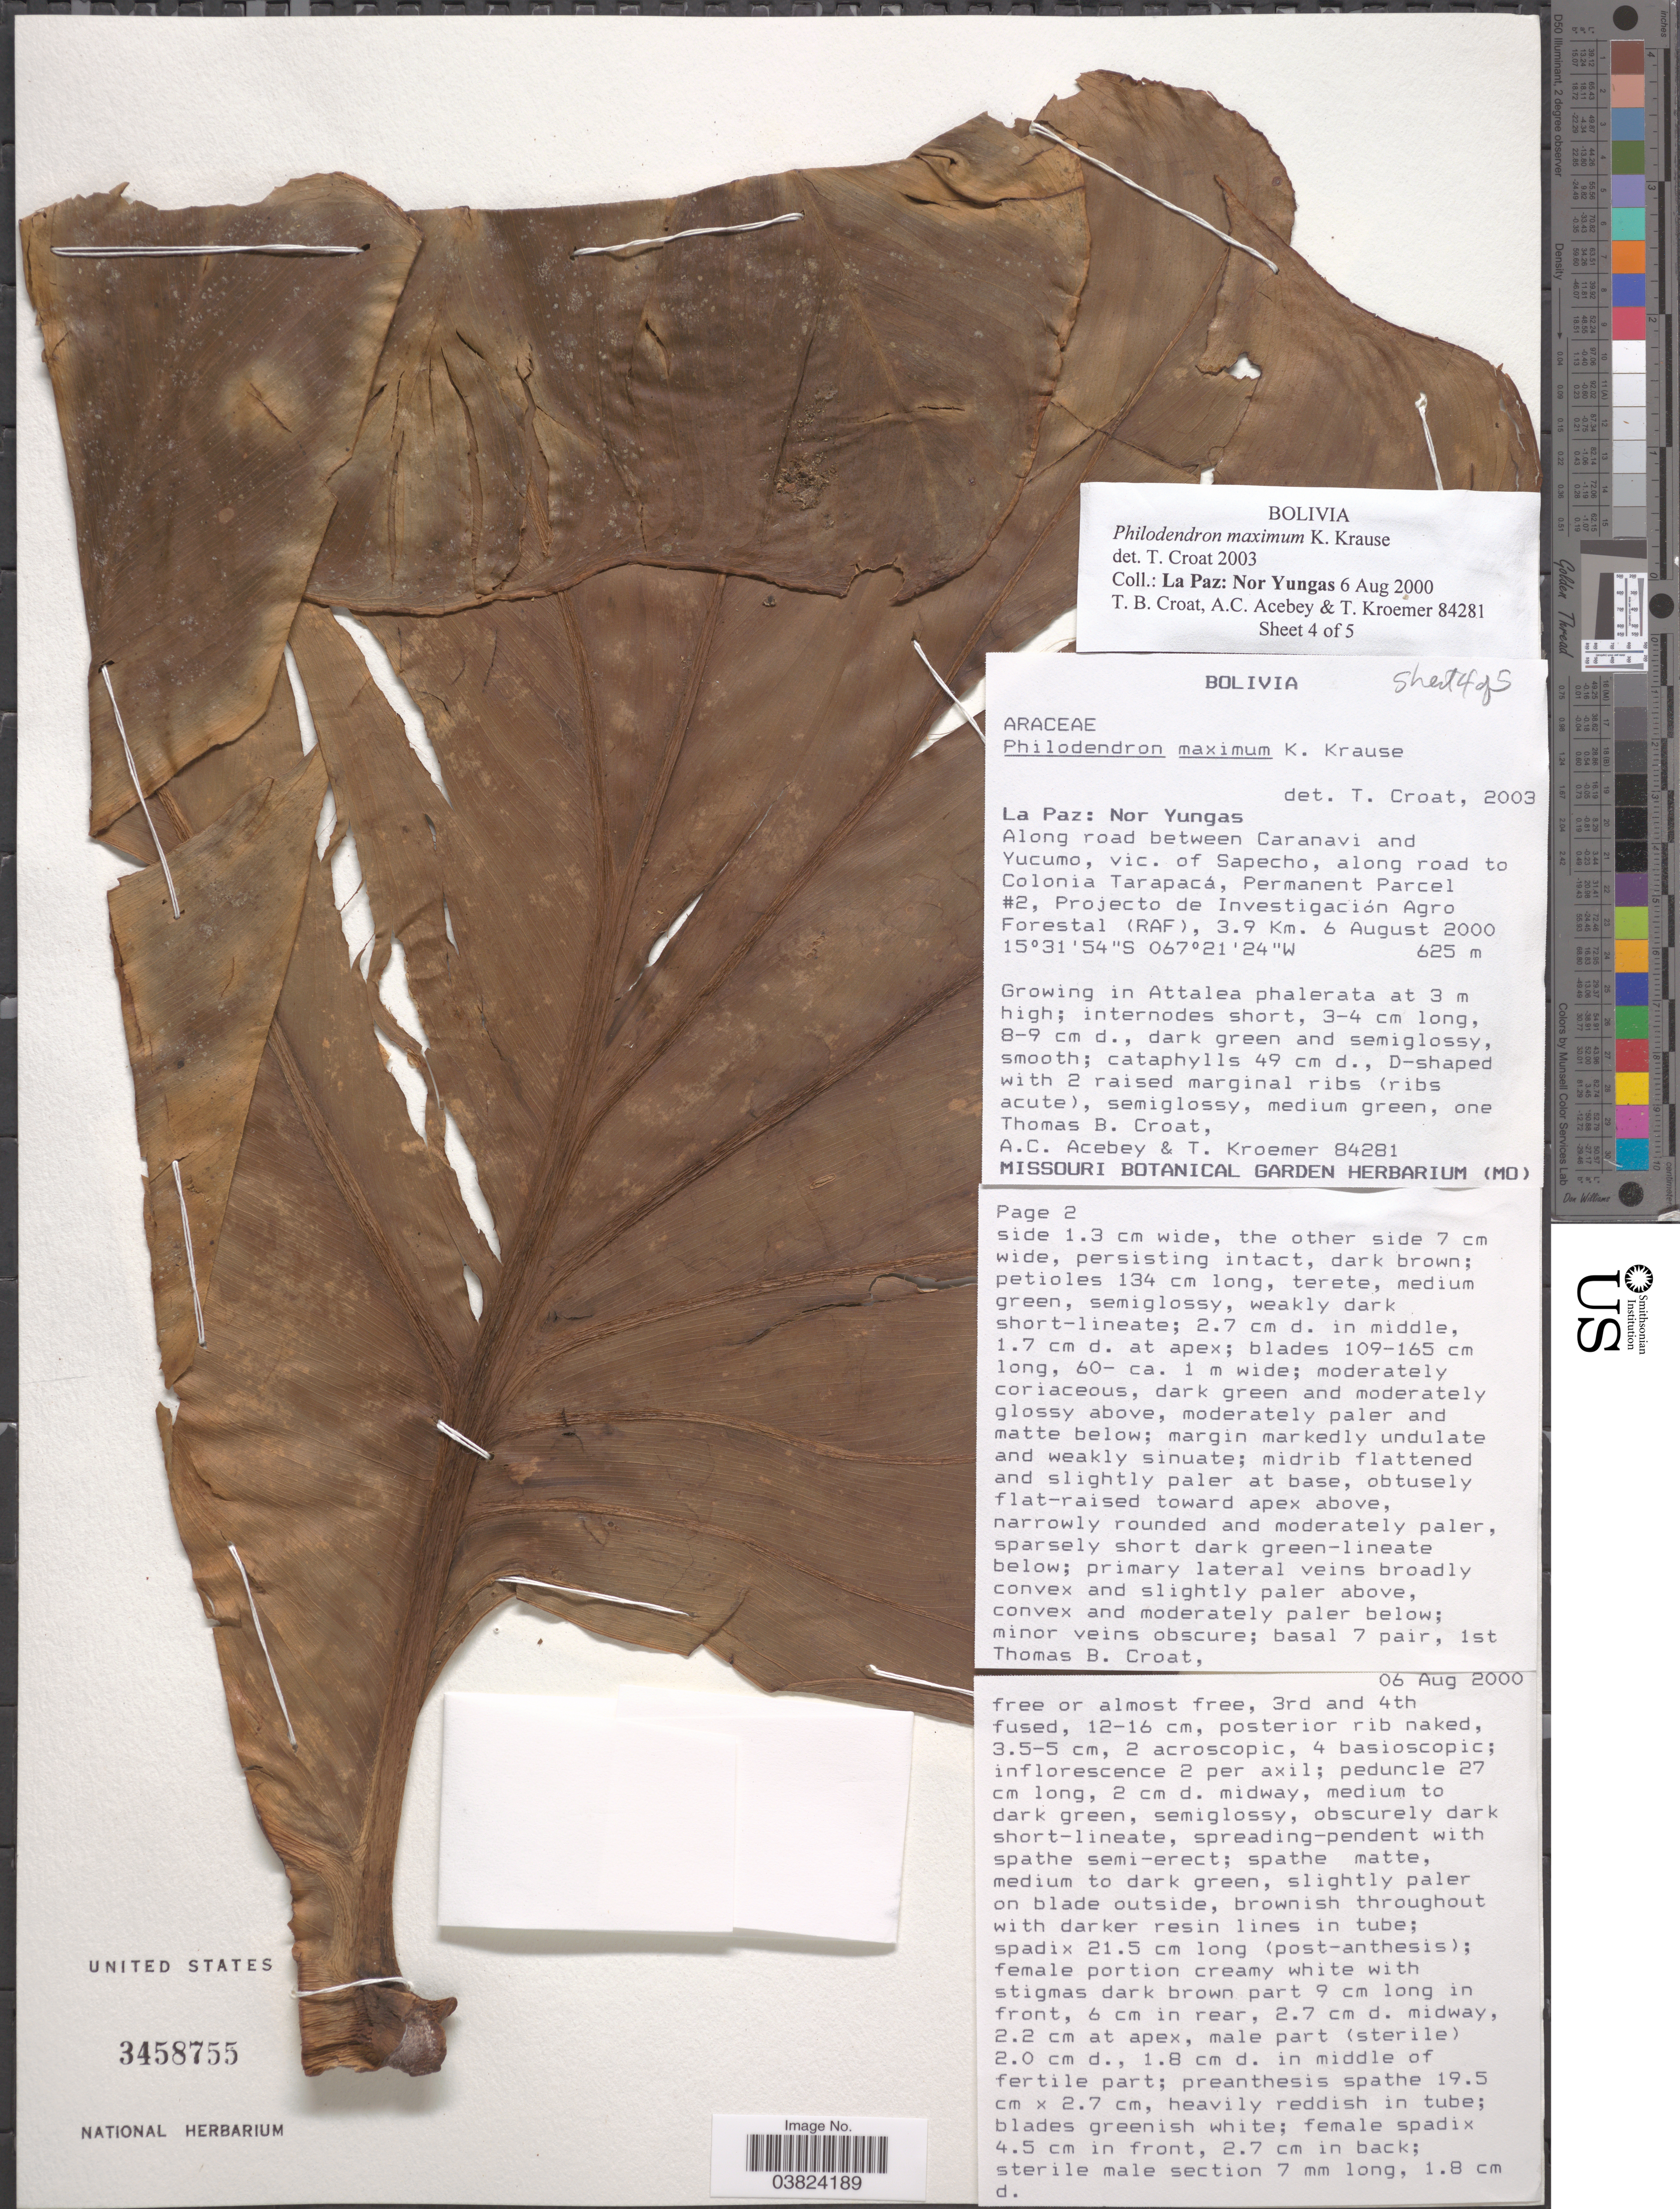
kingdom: Plantae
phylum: Tracheophyta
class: Liliopsida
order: Alismatales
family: Araceae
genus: Philodendron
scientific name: Philodendron maximum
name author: K. Krause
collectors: T. B. Croat, A. Acebey & T. Kroemer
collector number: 84281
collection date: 2000-08-06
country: Bolivia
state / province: La Paz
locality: Nor Yungas: Along road between Caranavi and Yucumo, vic. of Sapecho, along road to Colonia Tarapacá, Permanent Parcel #2, Projecto de Investigación Agro Forestal (RAF), 3.9 Km.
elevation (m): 625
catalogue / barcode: US 3458755